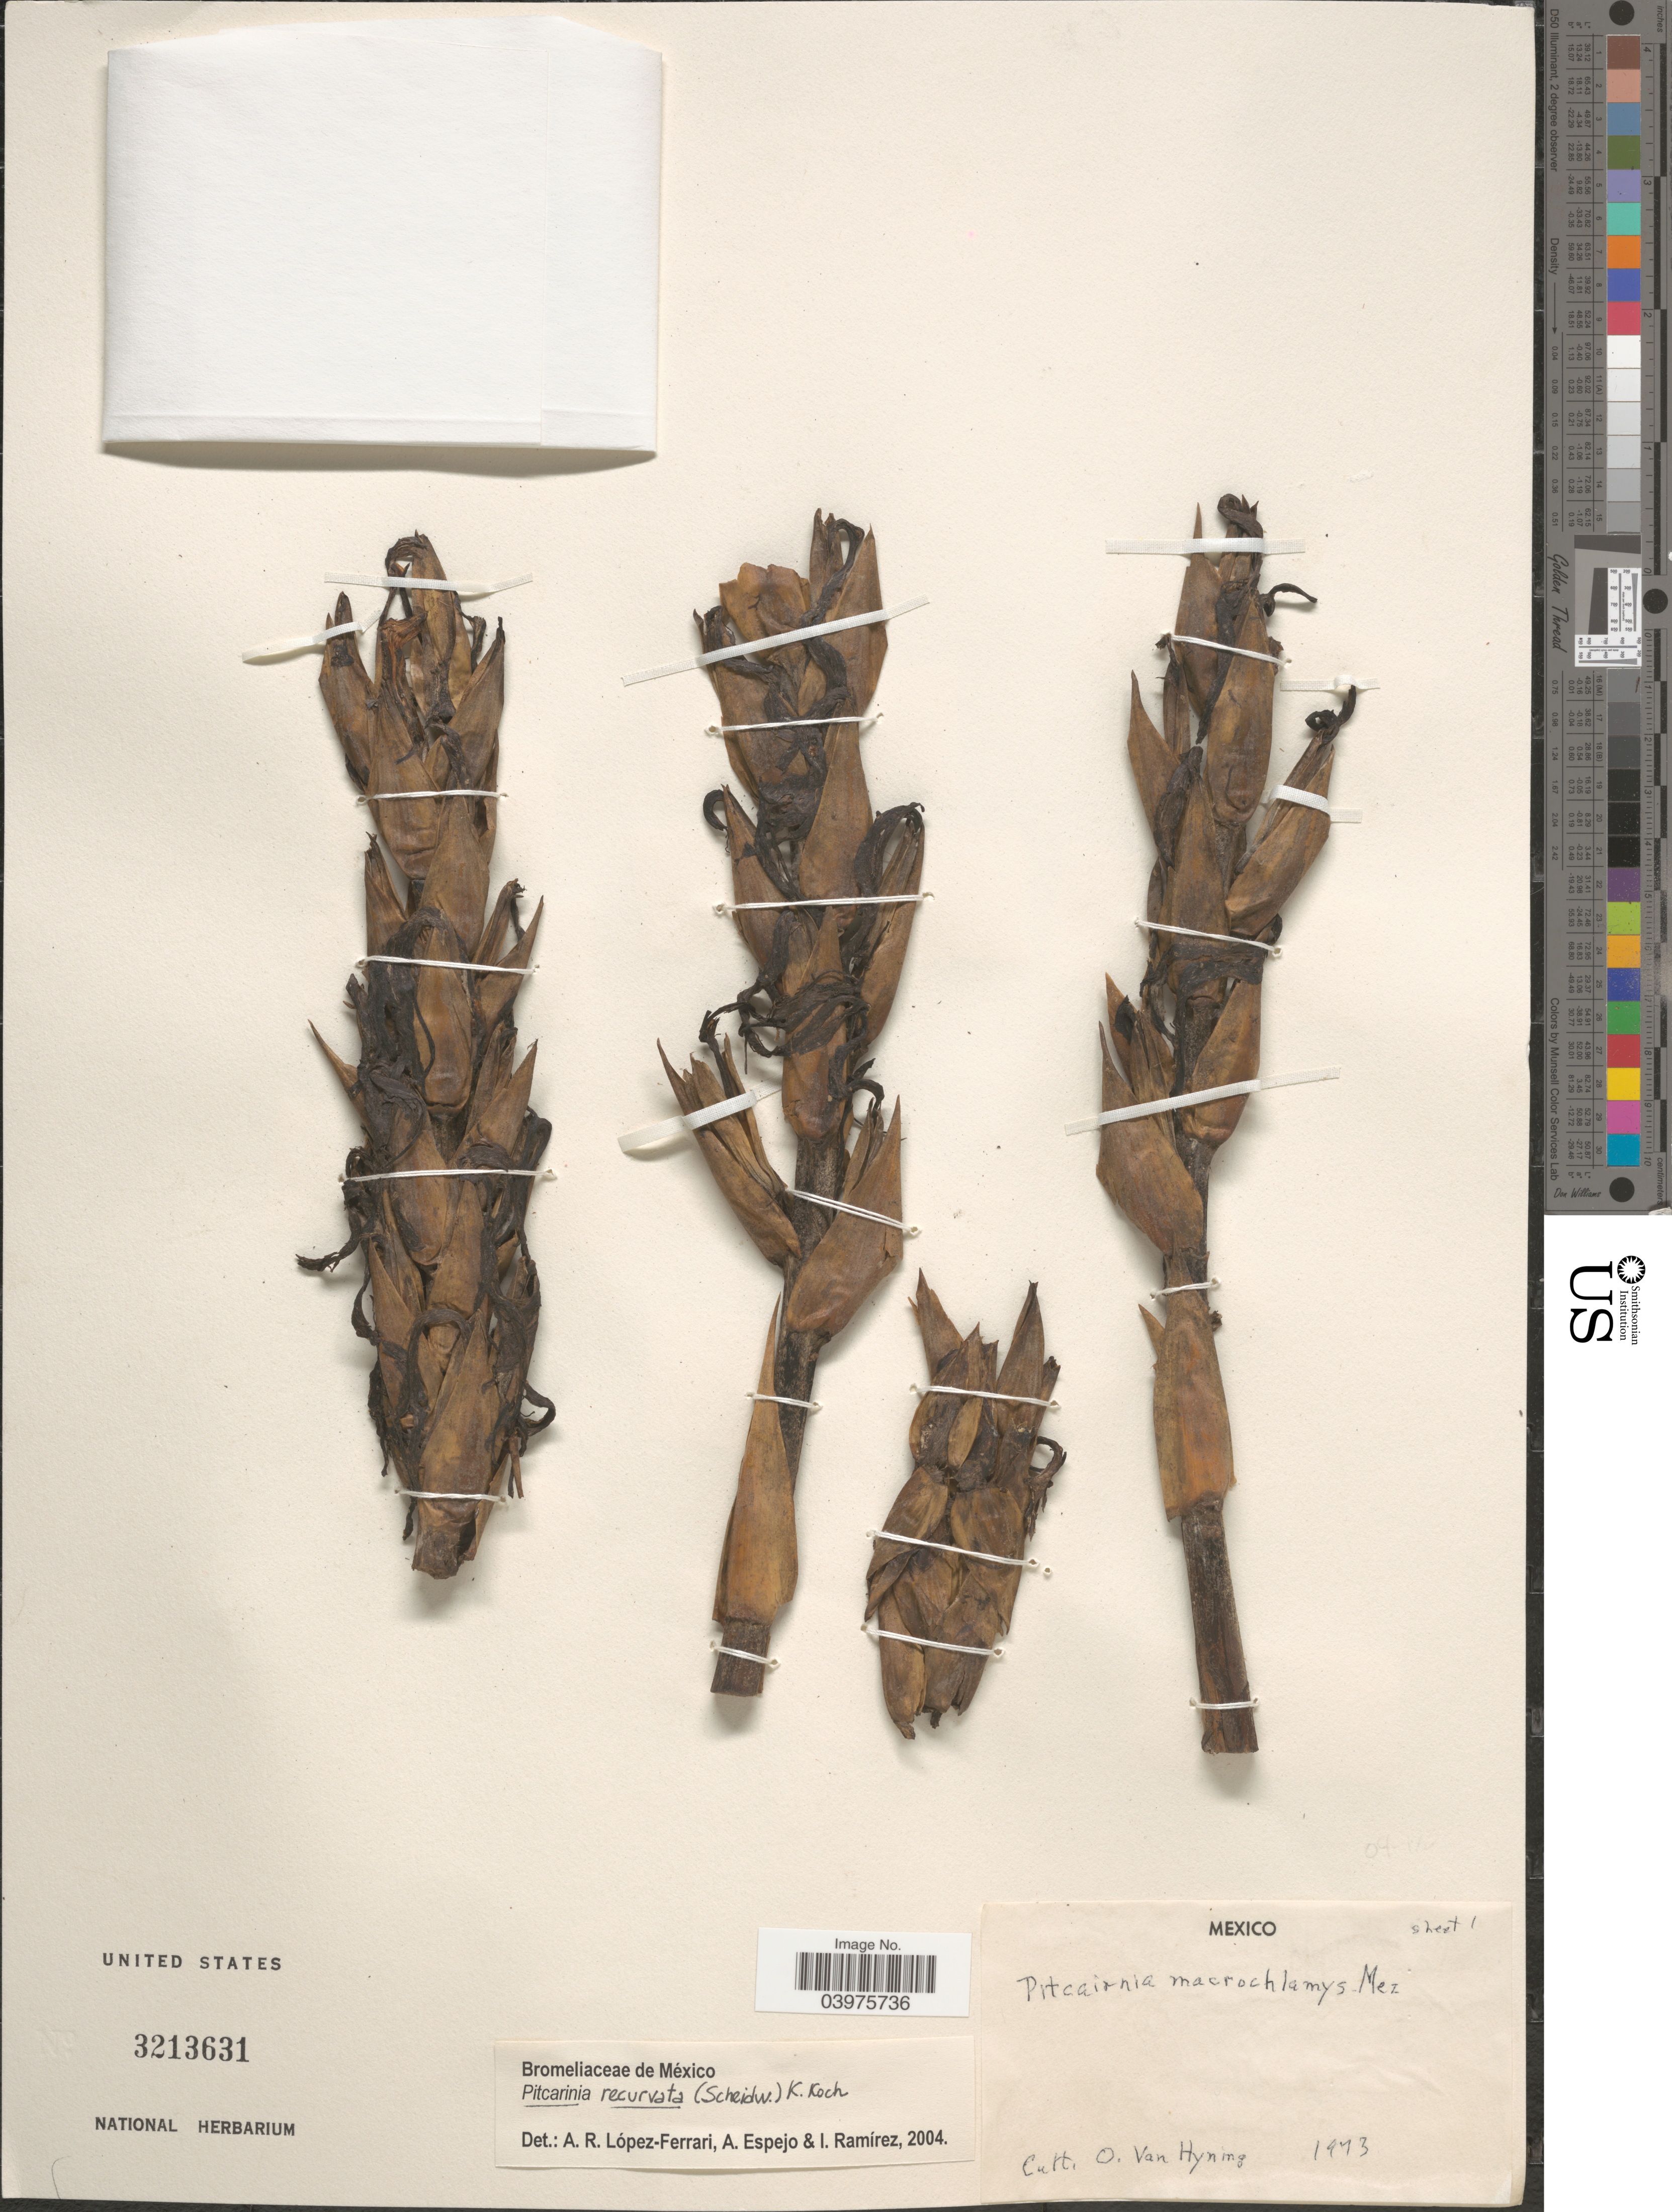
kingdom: Plantae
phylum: Tracheophyta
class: Liliopsida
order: Poales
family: Bromeliaceae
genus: Pitcairnia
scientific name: Pitcairnia recurvata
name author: (Scheidw.) K. Koch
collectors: O. Van Hyning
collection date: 1973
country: Mexico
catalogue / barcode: US 3213631